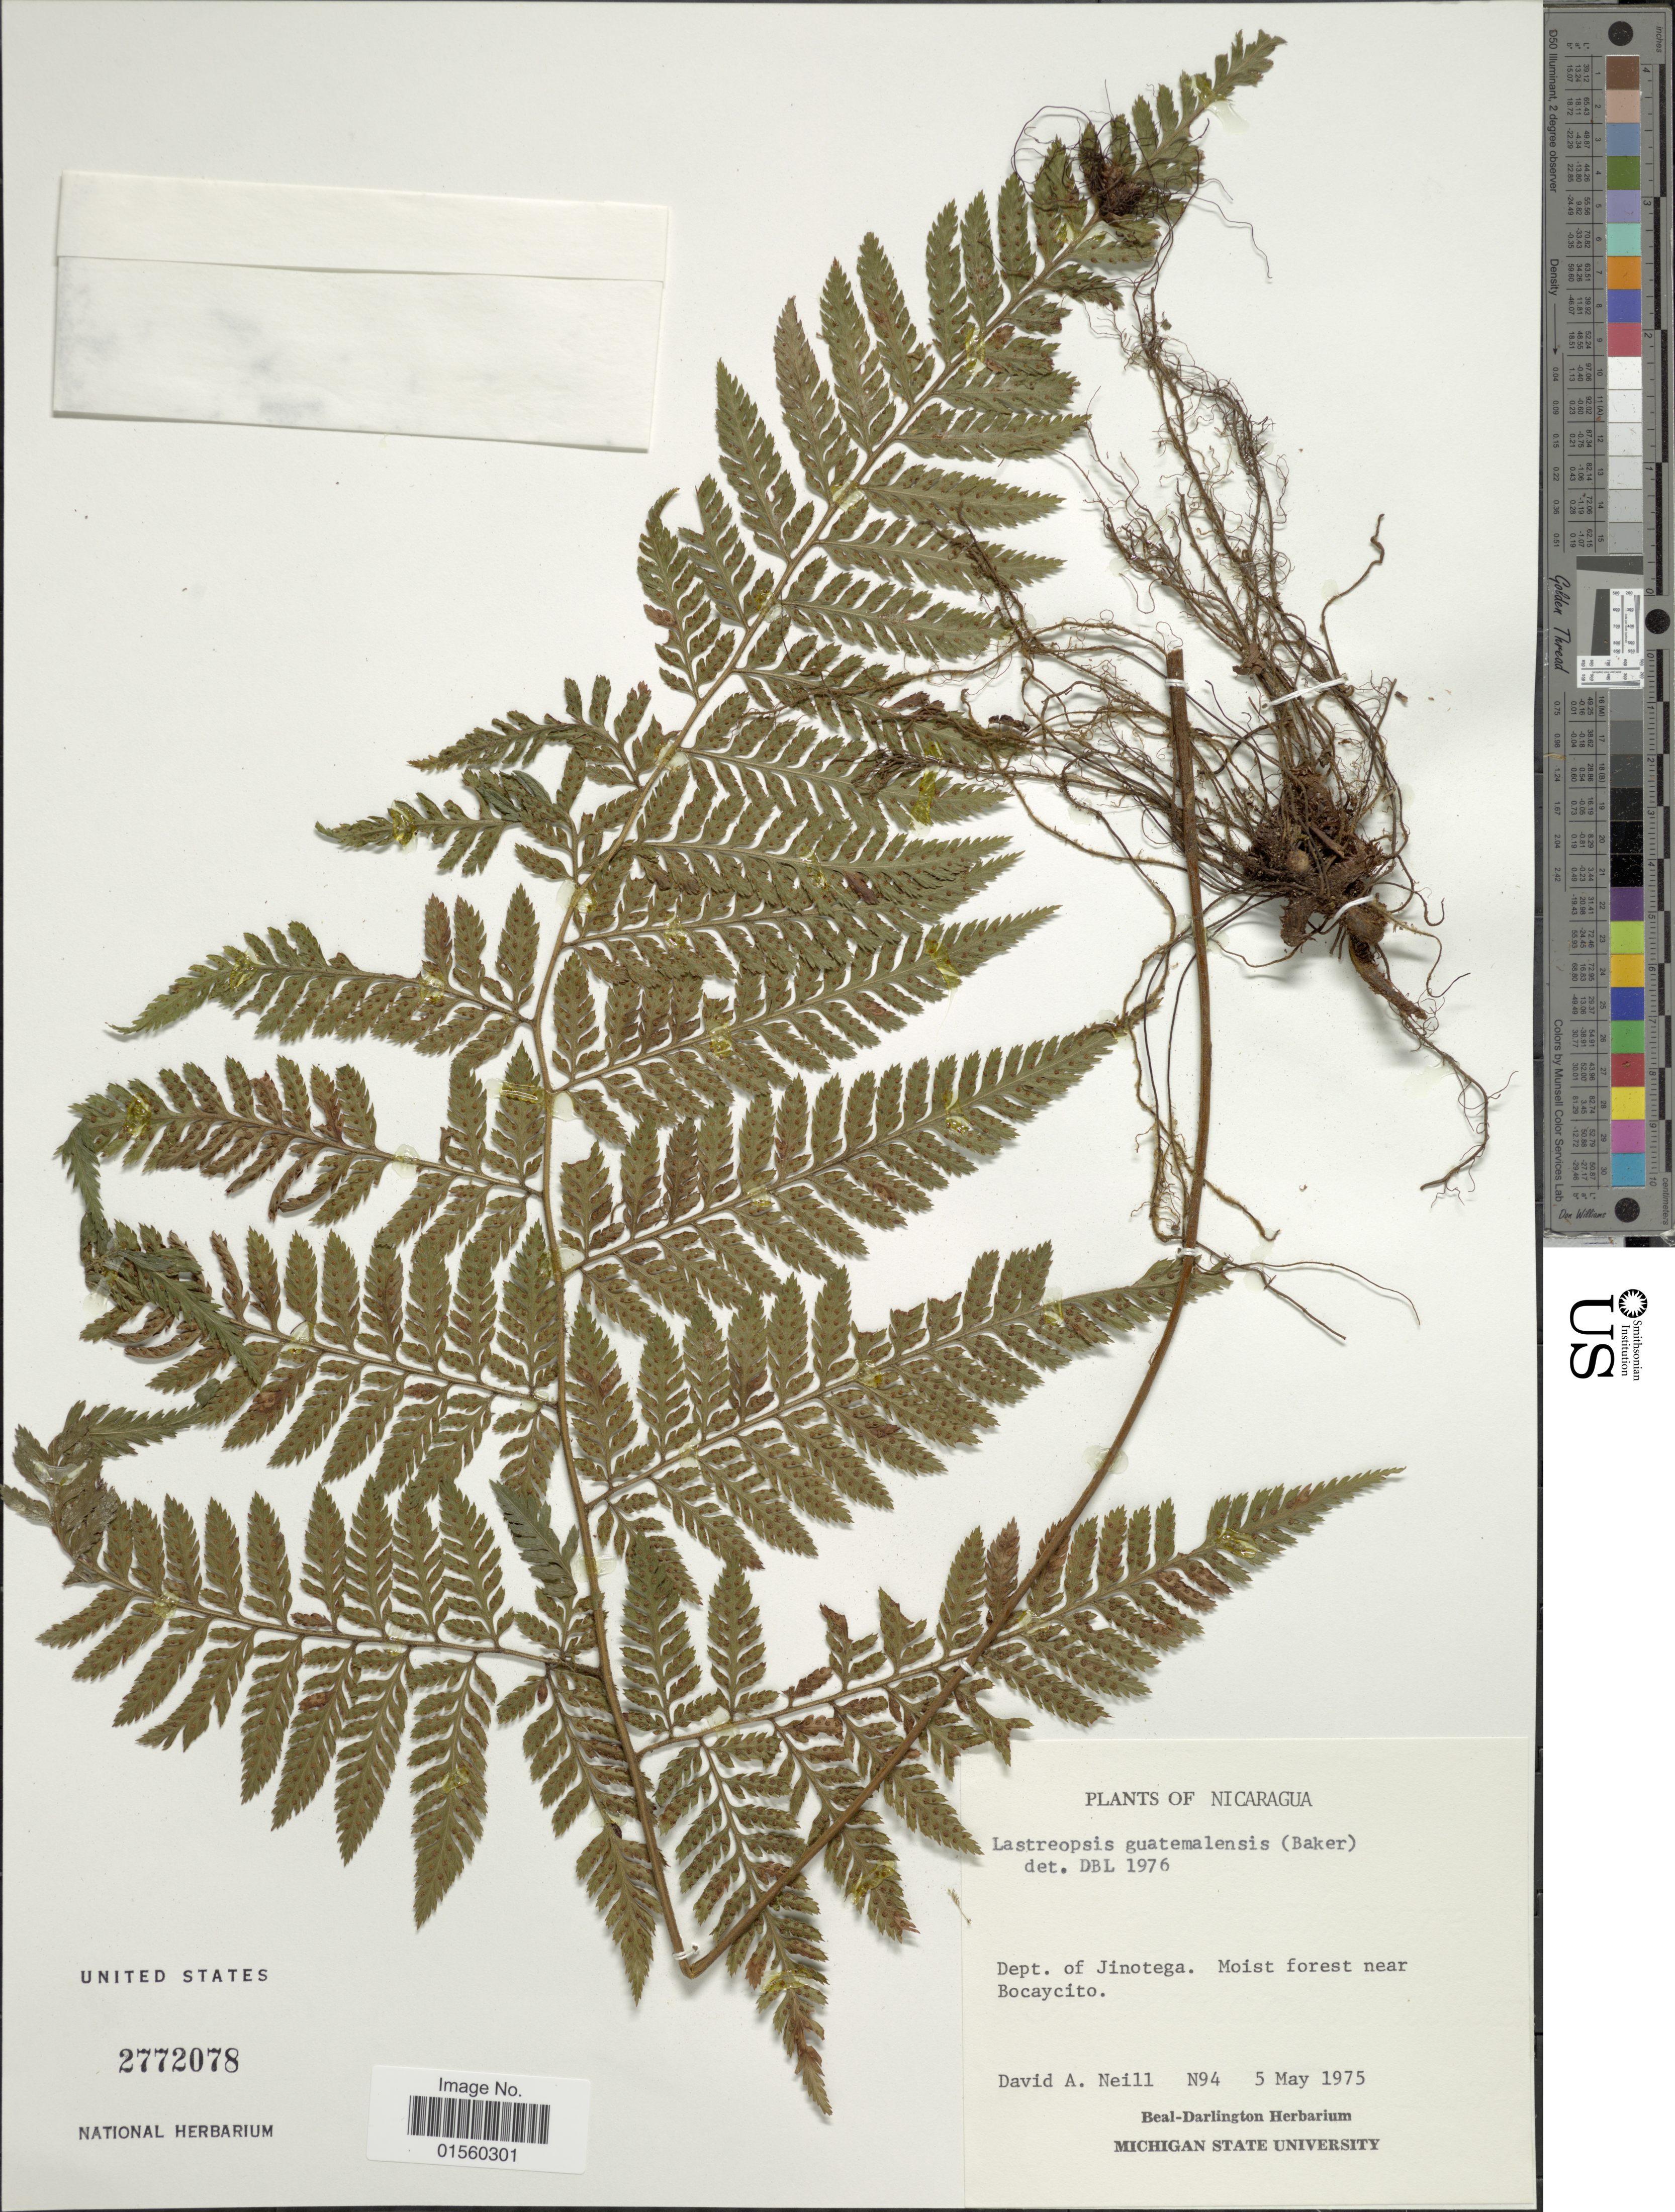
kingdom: Plantae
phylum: Tracheophyta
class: Polypodiopsida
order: Polypodiales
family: Dryopteridaceae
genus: Parapolystichum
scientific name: Parapolystichum excultum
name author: (Mett.) Labiak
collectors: D. A. Neill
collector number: N94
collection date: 1975-05-05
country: Nicaragua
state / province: Jinotega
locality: Moist forest near Bocaycito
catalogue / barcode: US 2772078